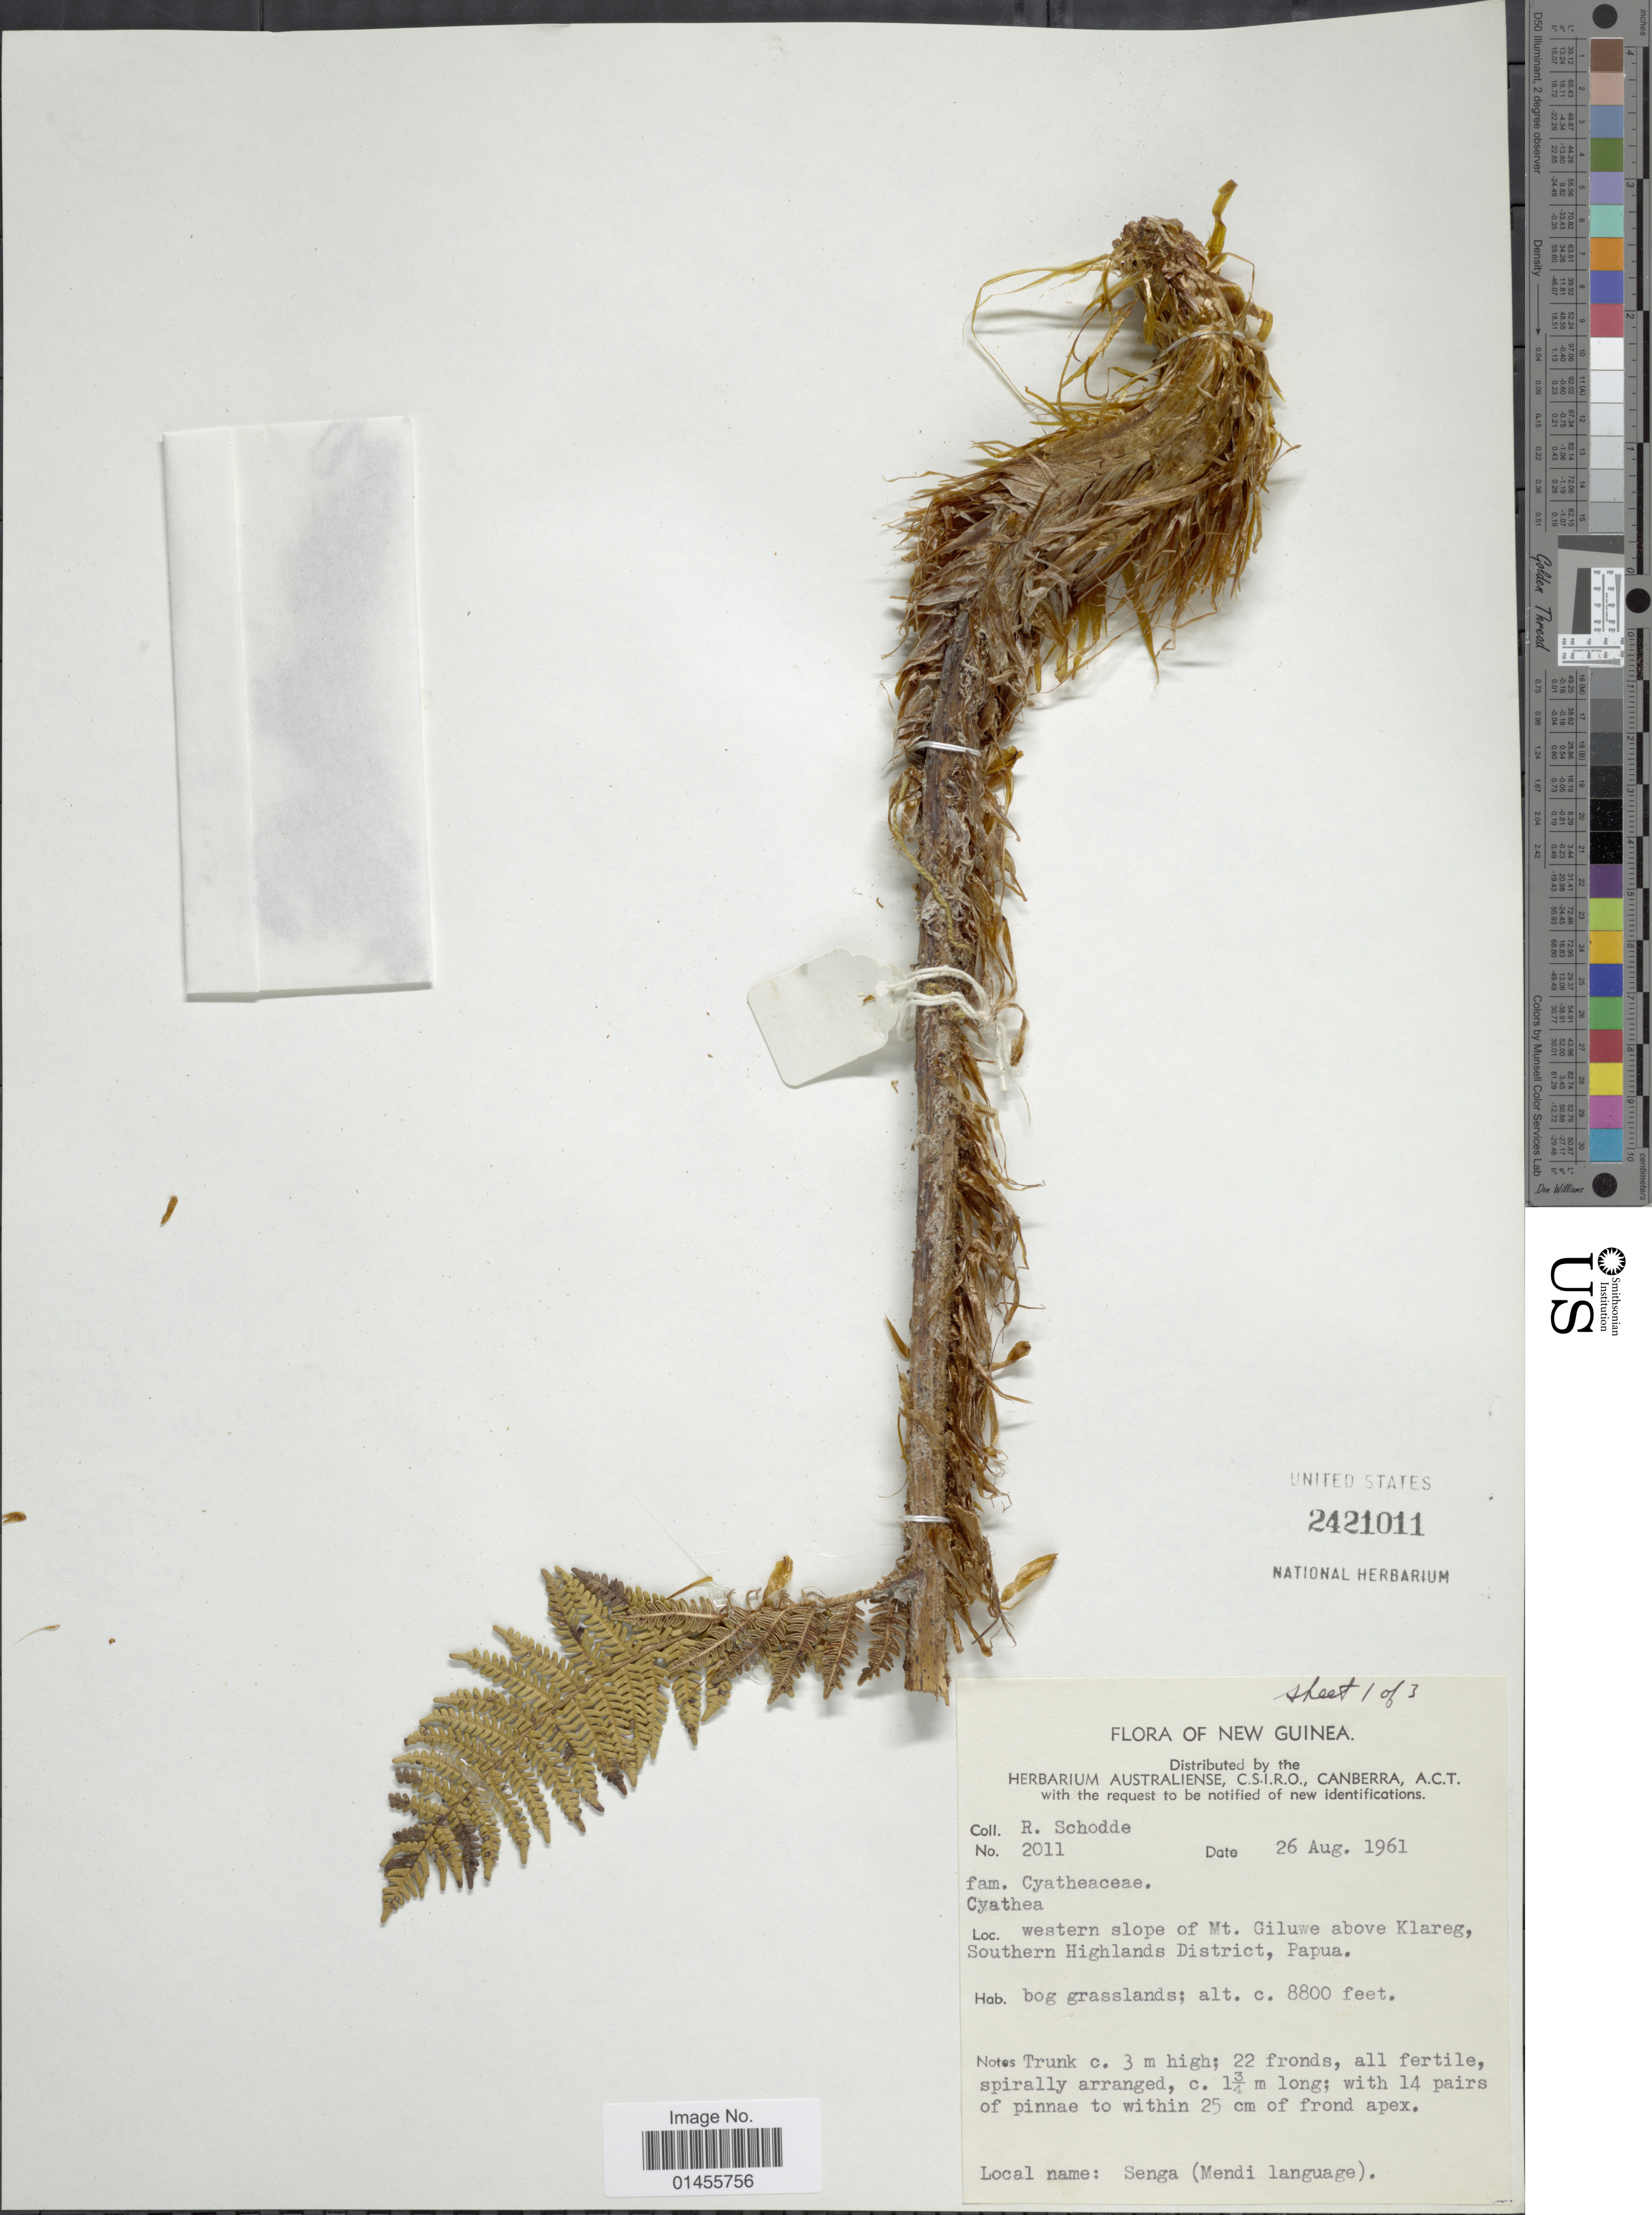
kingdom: Plantae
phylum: Tracheophyta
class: Polypodiopsida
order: Cyatheales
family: Cyatheaceae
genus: Alsophila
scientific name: Alsophila sp.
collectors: R. Schodde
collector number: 2011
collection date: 1961-08-26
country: Papua New Guinea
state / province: Southern Highlands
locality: New Guinea, western slope of Mt. Giluwe above Klareg, Southern Highlands District, Papua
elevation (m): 2682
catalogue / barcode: US 2421011